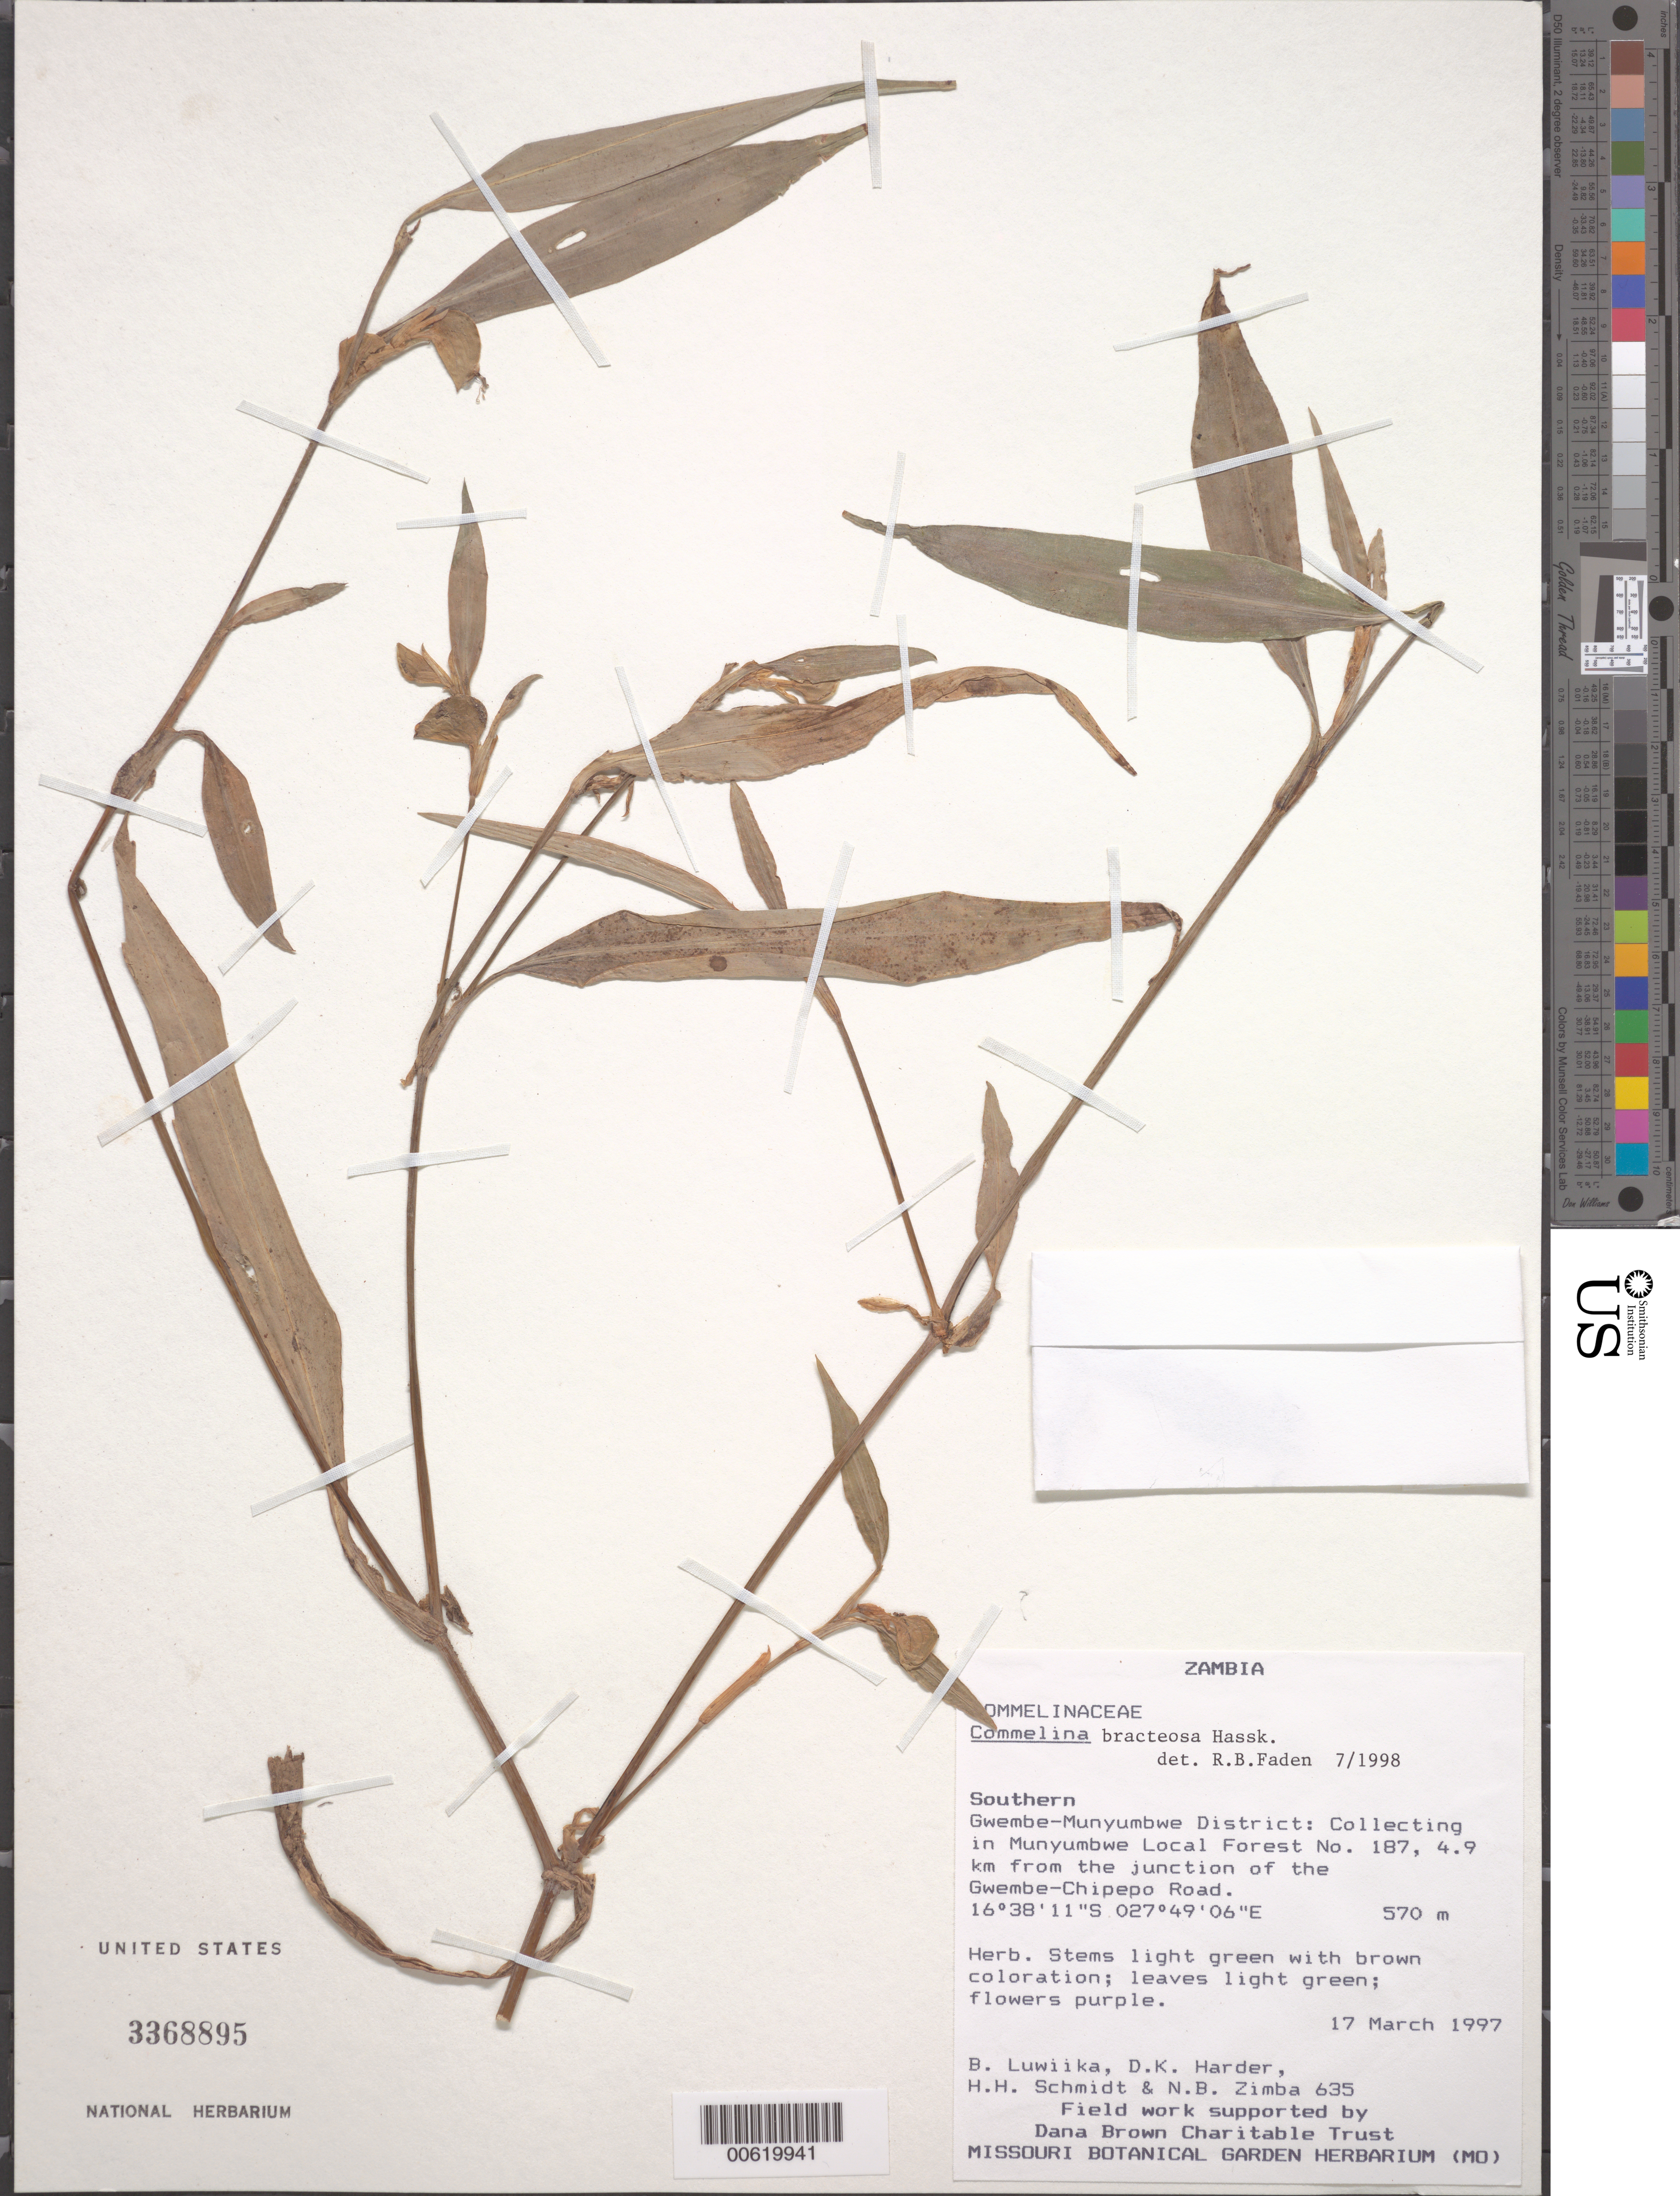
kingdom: Plantae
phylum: Tracheophyta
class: Liliopsida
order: Commelinales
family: Commelinaceae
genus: Commelina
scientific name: Commelina bracteosa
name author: Hassk.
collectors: B. Luwiika, H. H. Schmidt, D. Harder & N. B. Zimba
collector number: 635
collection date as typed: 17 Mar 1997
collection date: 1997-03-17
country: Zambia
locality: Gwembe-munyumbwe dist., munyumbwe local forest # 187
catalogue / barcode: US 3368895